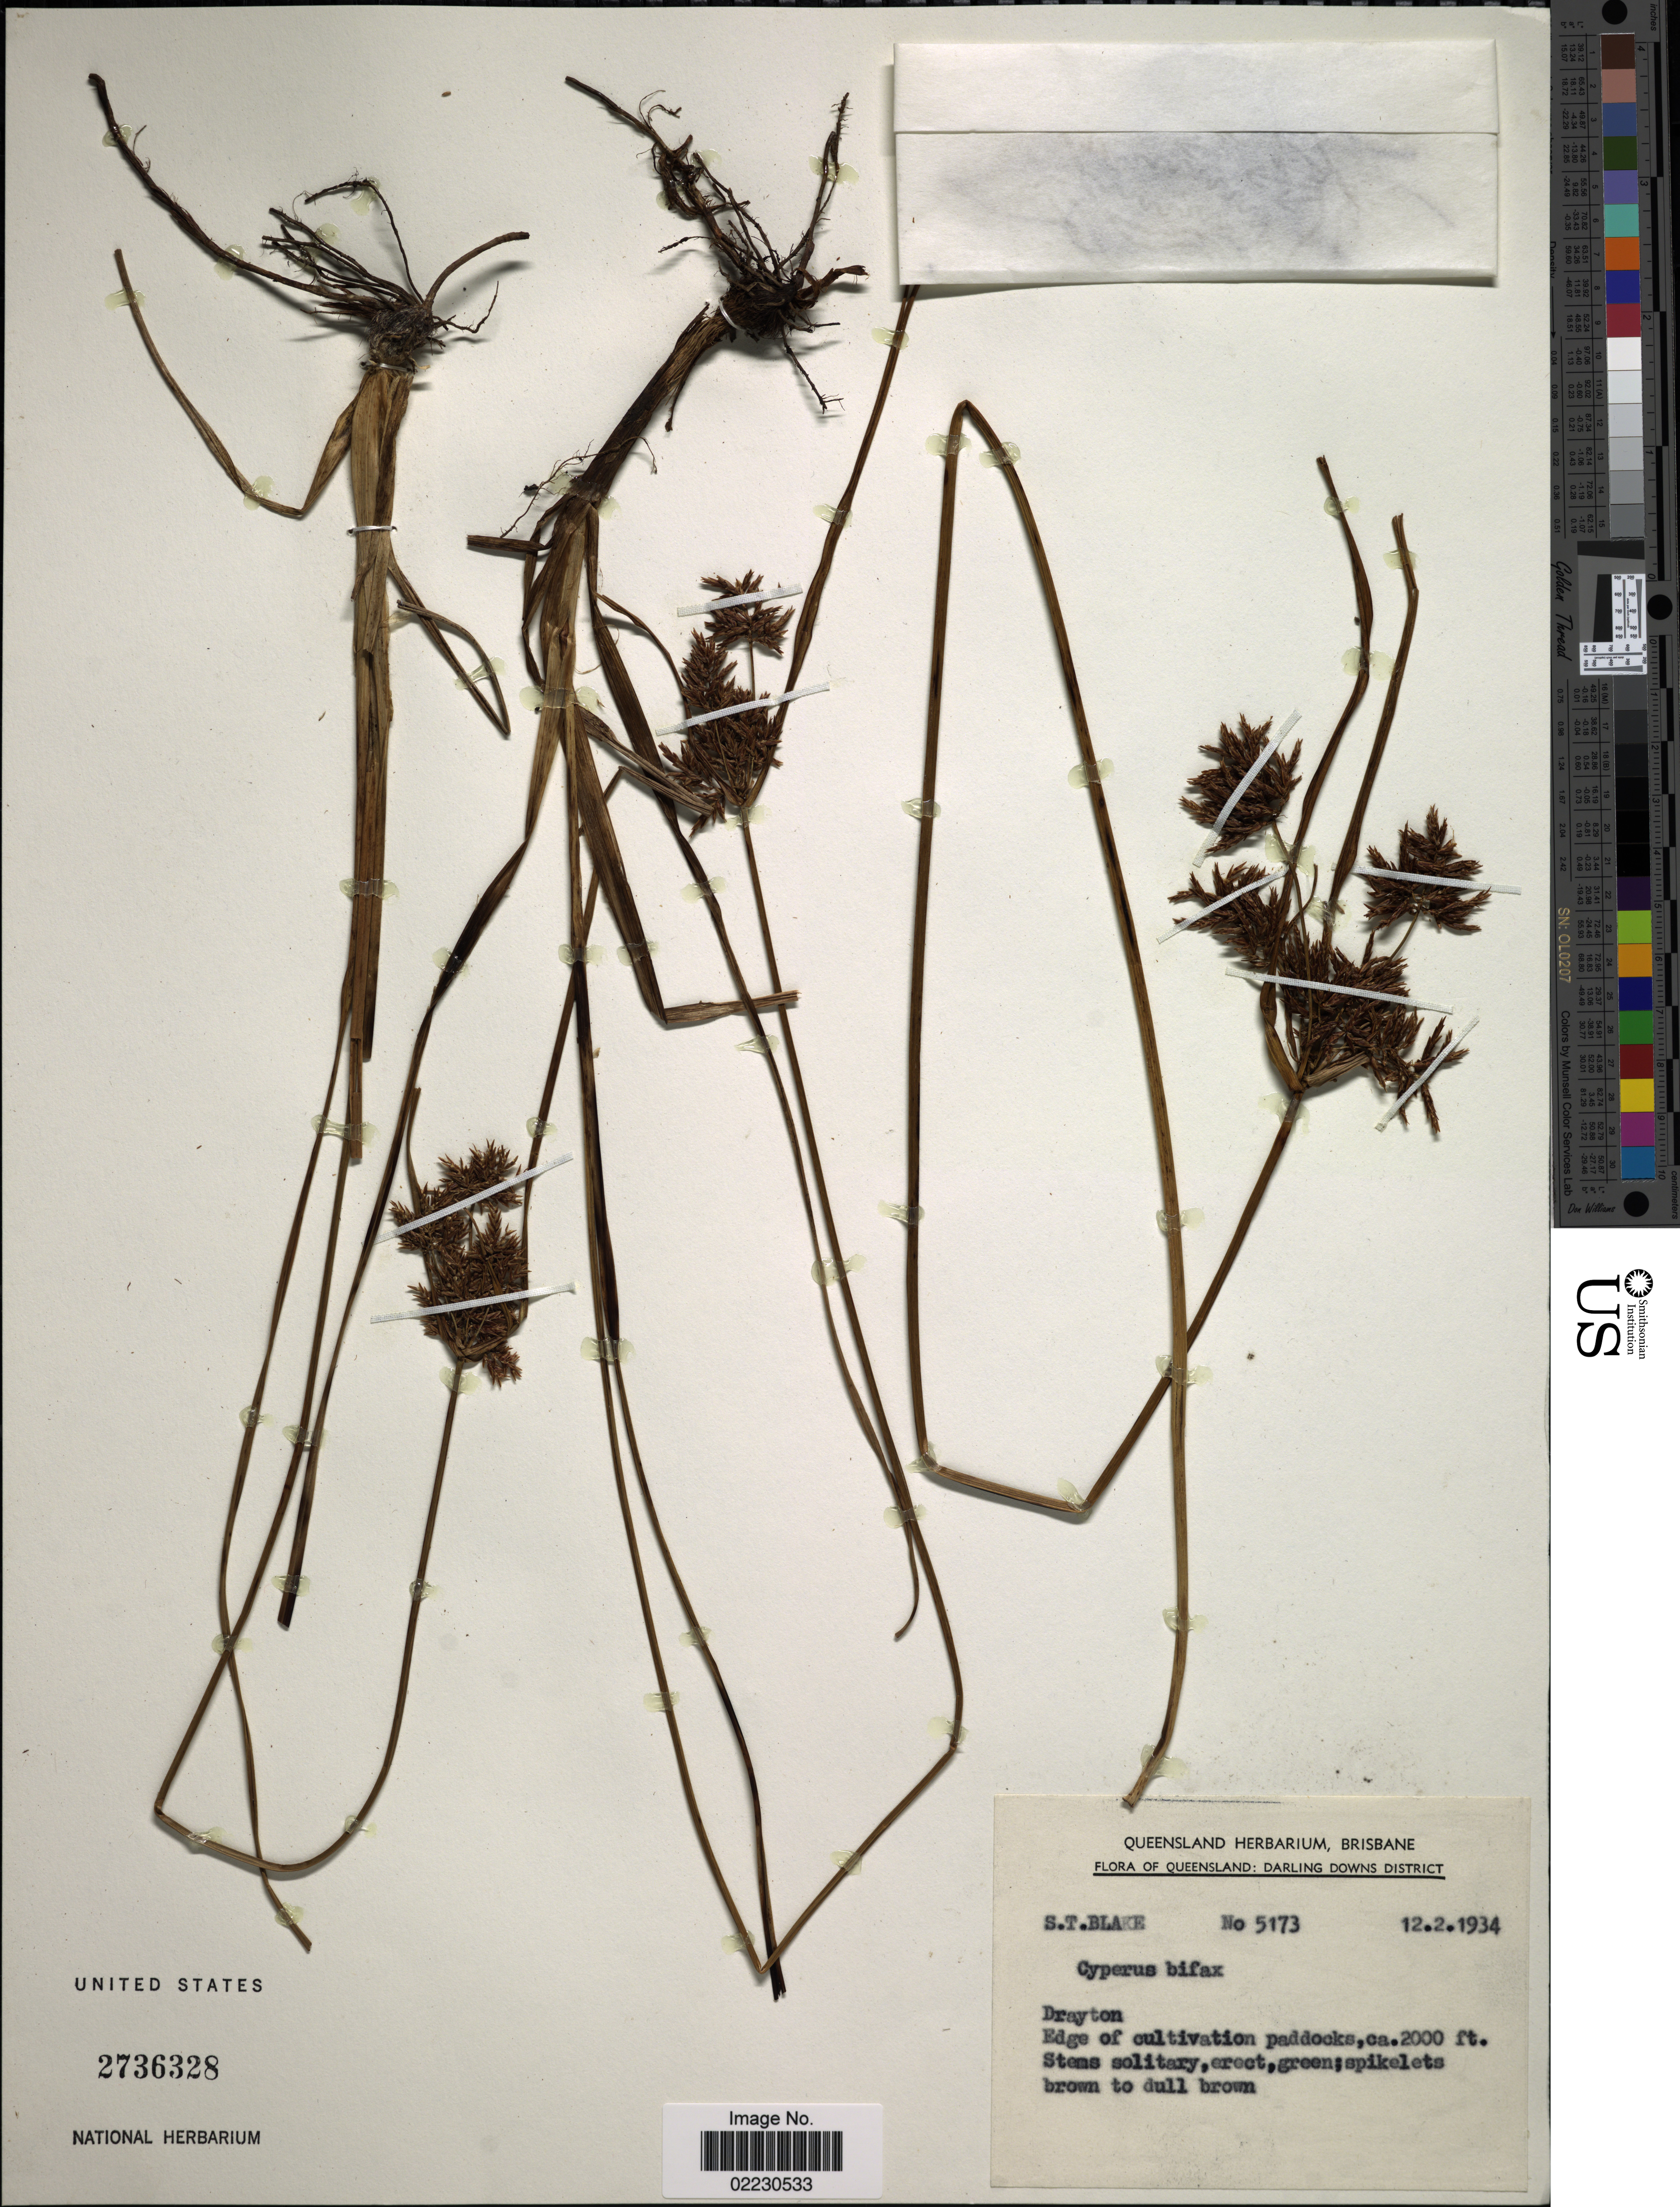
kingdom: Plantae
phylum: Tracheophyta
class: Liliopsida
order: Poales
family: Cyperaceae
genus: Cyperus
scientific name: Cyperus bifax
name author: C.B. Clarke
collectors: S. T. Blake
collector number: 5173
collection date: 1934-02-12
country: Australia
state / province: Queensland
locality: Darling Downs District, Drayton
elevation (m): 610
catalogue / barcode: US 2736328